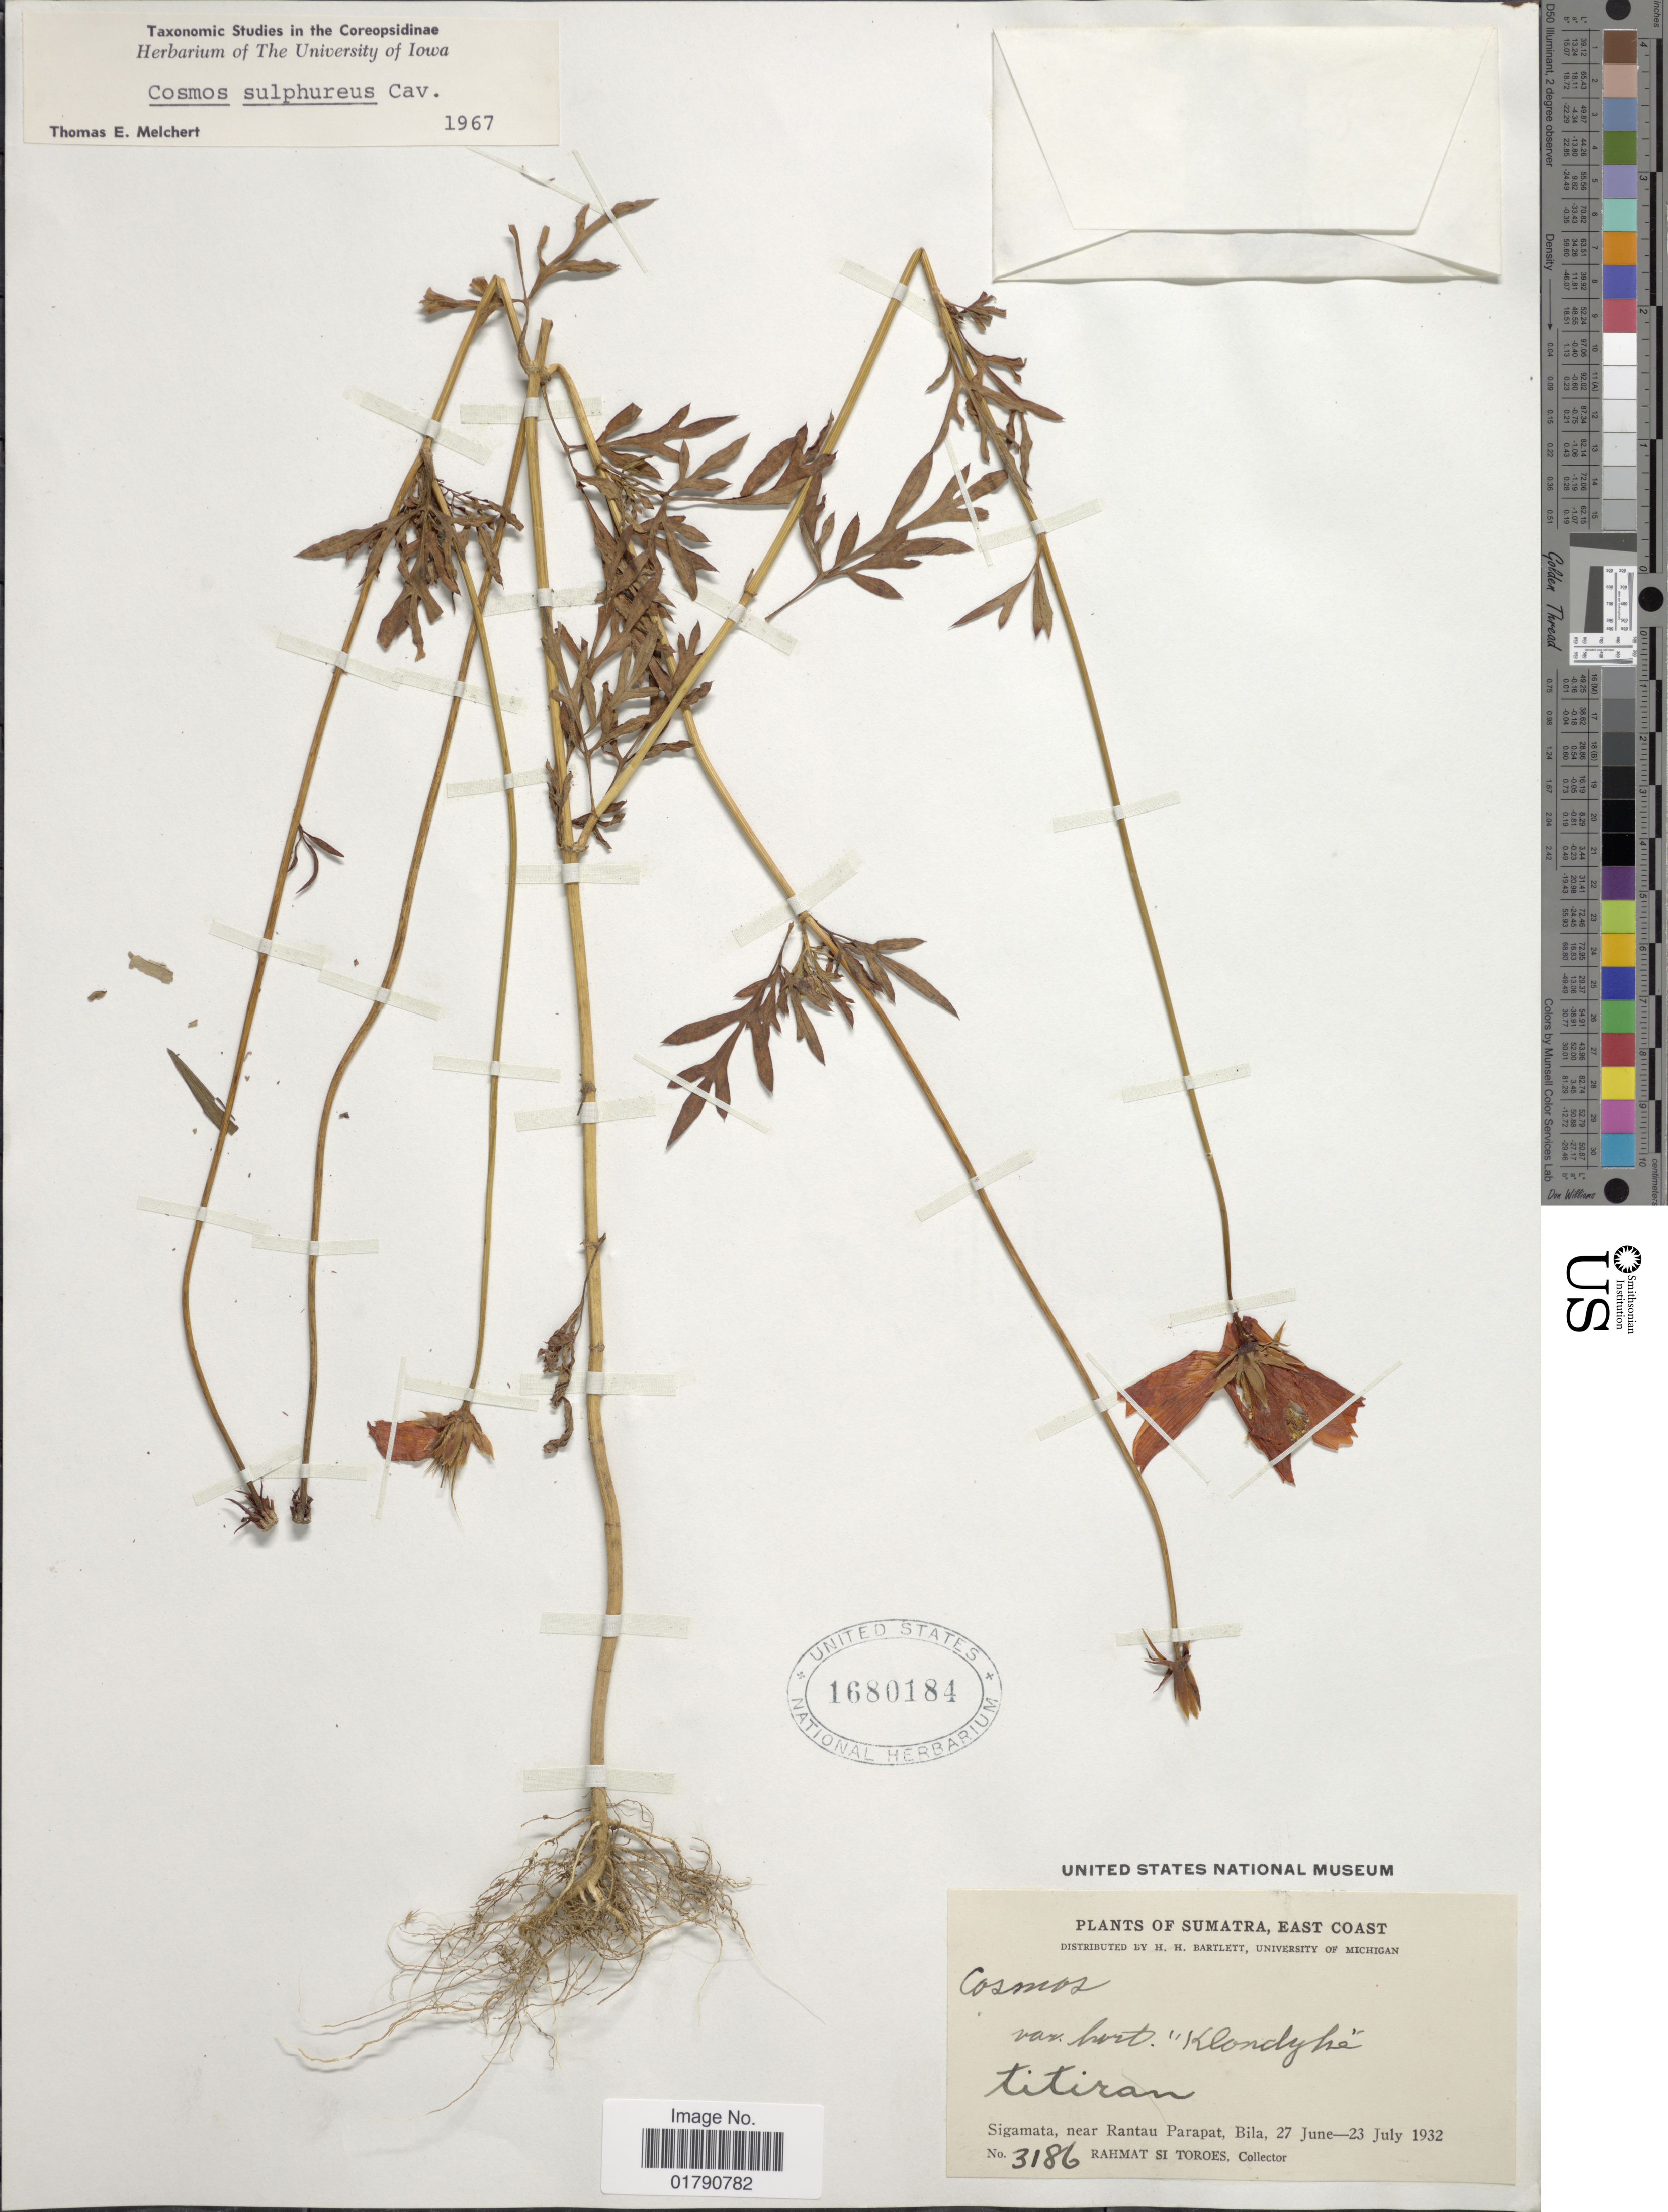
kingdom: Plantae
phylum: Tracheophyta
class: Magnoliopsida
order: Asterales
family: Asteraceae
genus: Cosmos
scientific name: Cosmos sulphureus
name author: Cav.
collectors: Rahmat Si Boeea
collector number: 3186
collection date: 1932-06-27/1932-07-23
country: Indonesia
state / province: Sumatra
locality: East Coast, Titiran, Sigamata, near Rantau Parapat, Bila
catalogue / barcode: US 1680184